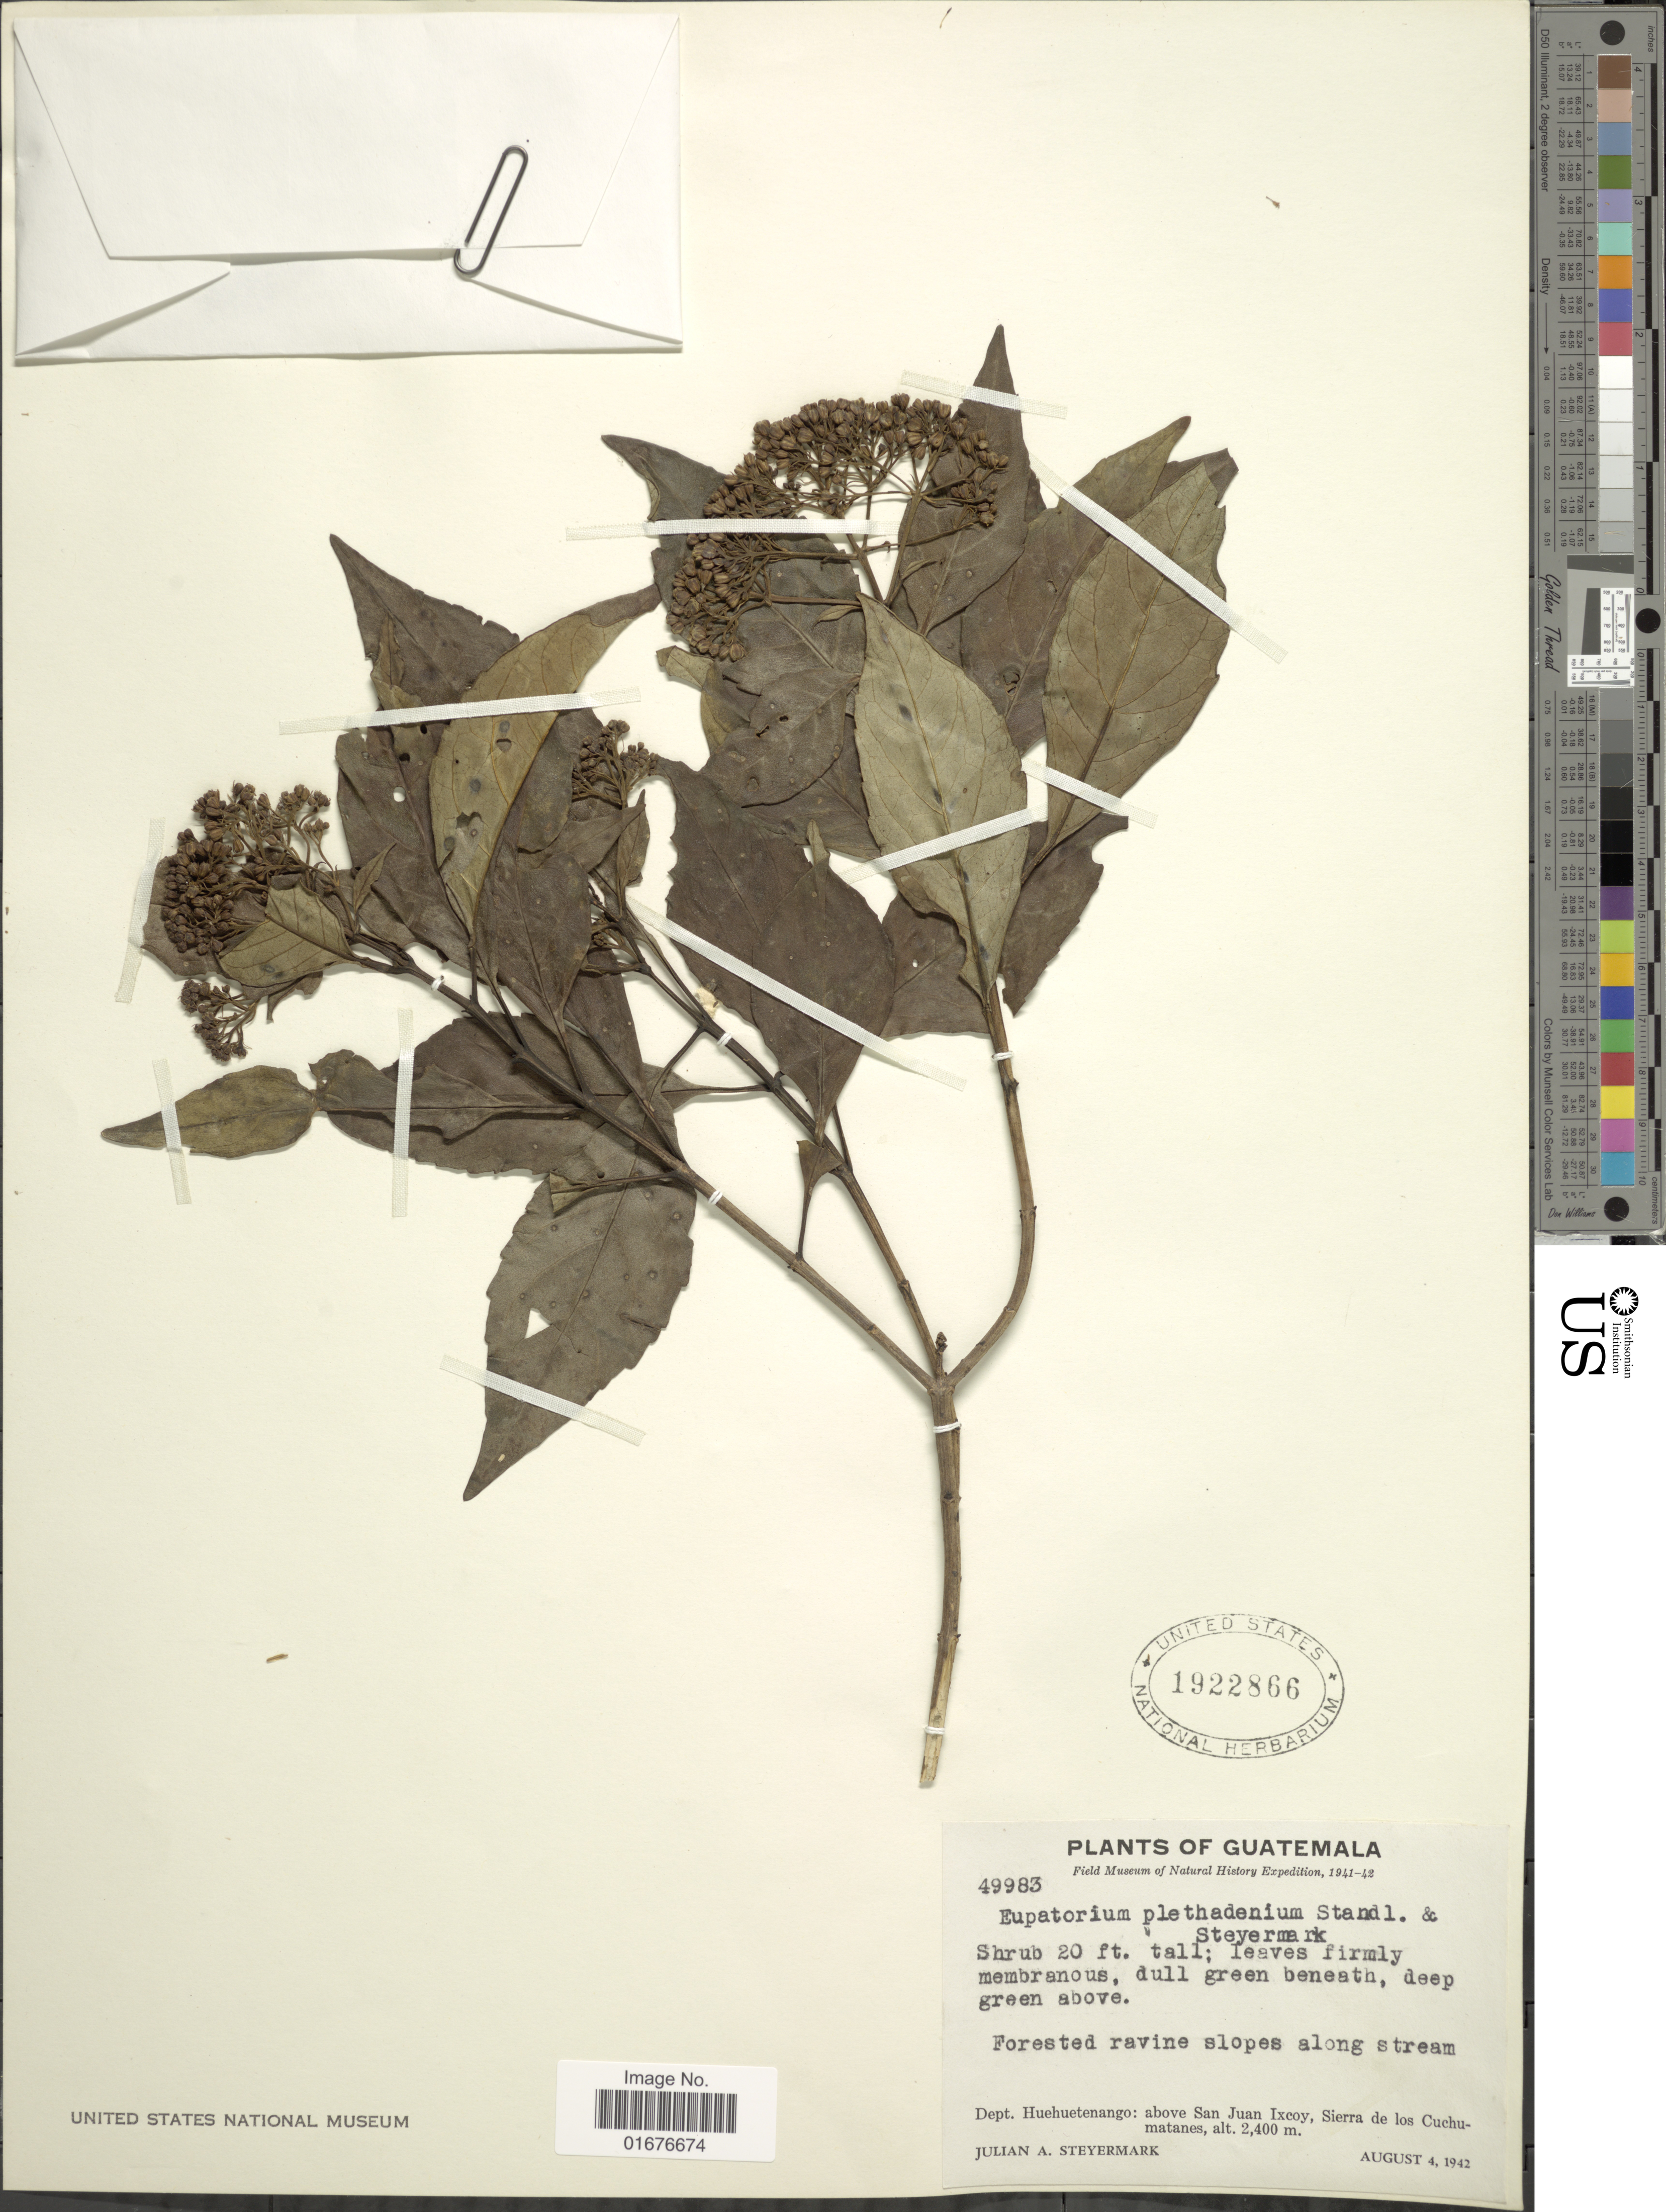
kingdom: Plantae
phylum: Tracheophyta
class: Magnoliopsida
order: Asterales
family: Asteraceae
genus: Ageratina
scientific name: Ageratina plethadenia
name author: (Standl. & Steyerm.) R.M. King & H. Rob.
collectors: J. Steyermark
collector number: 49983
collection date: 1942-08-04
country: Guatemala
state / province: Huehuetenango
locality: Forested ravine slopes along stream, above San Juan Ixcoy, Sierra de los Cuchumatanes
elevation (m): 2400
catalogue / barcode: US 1922866